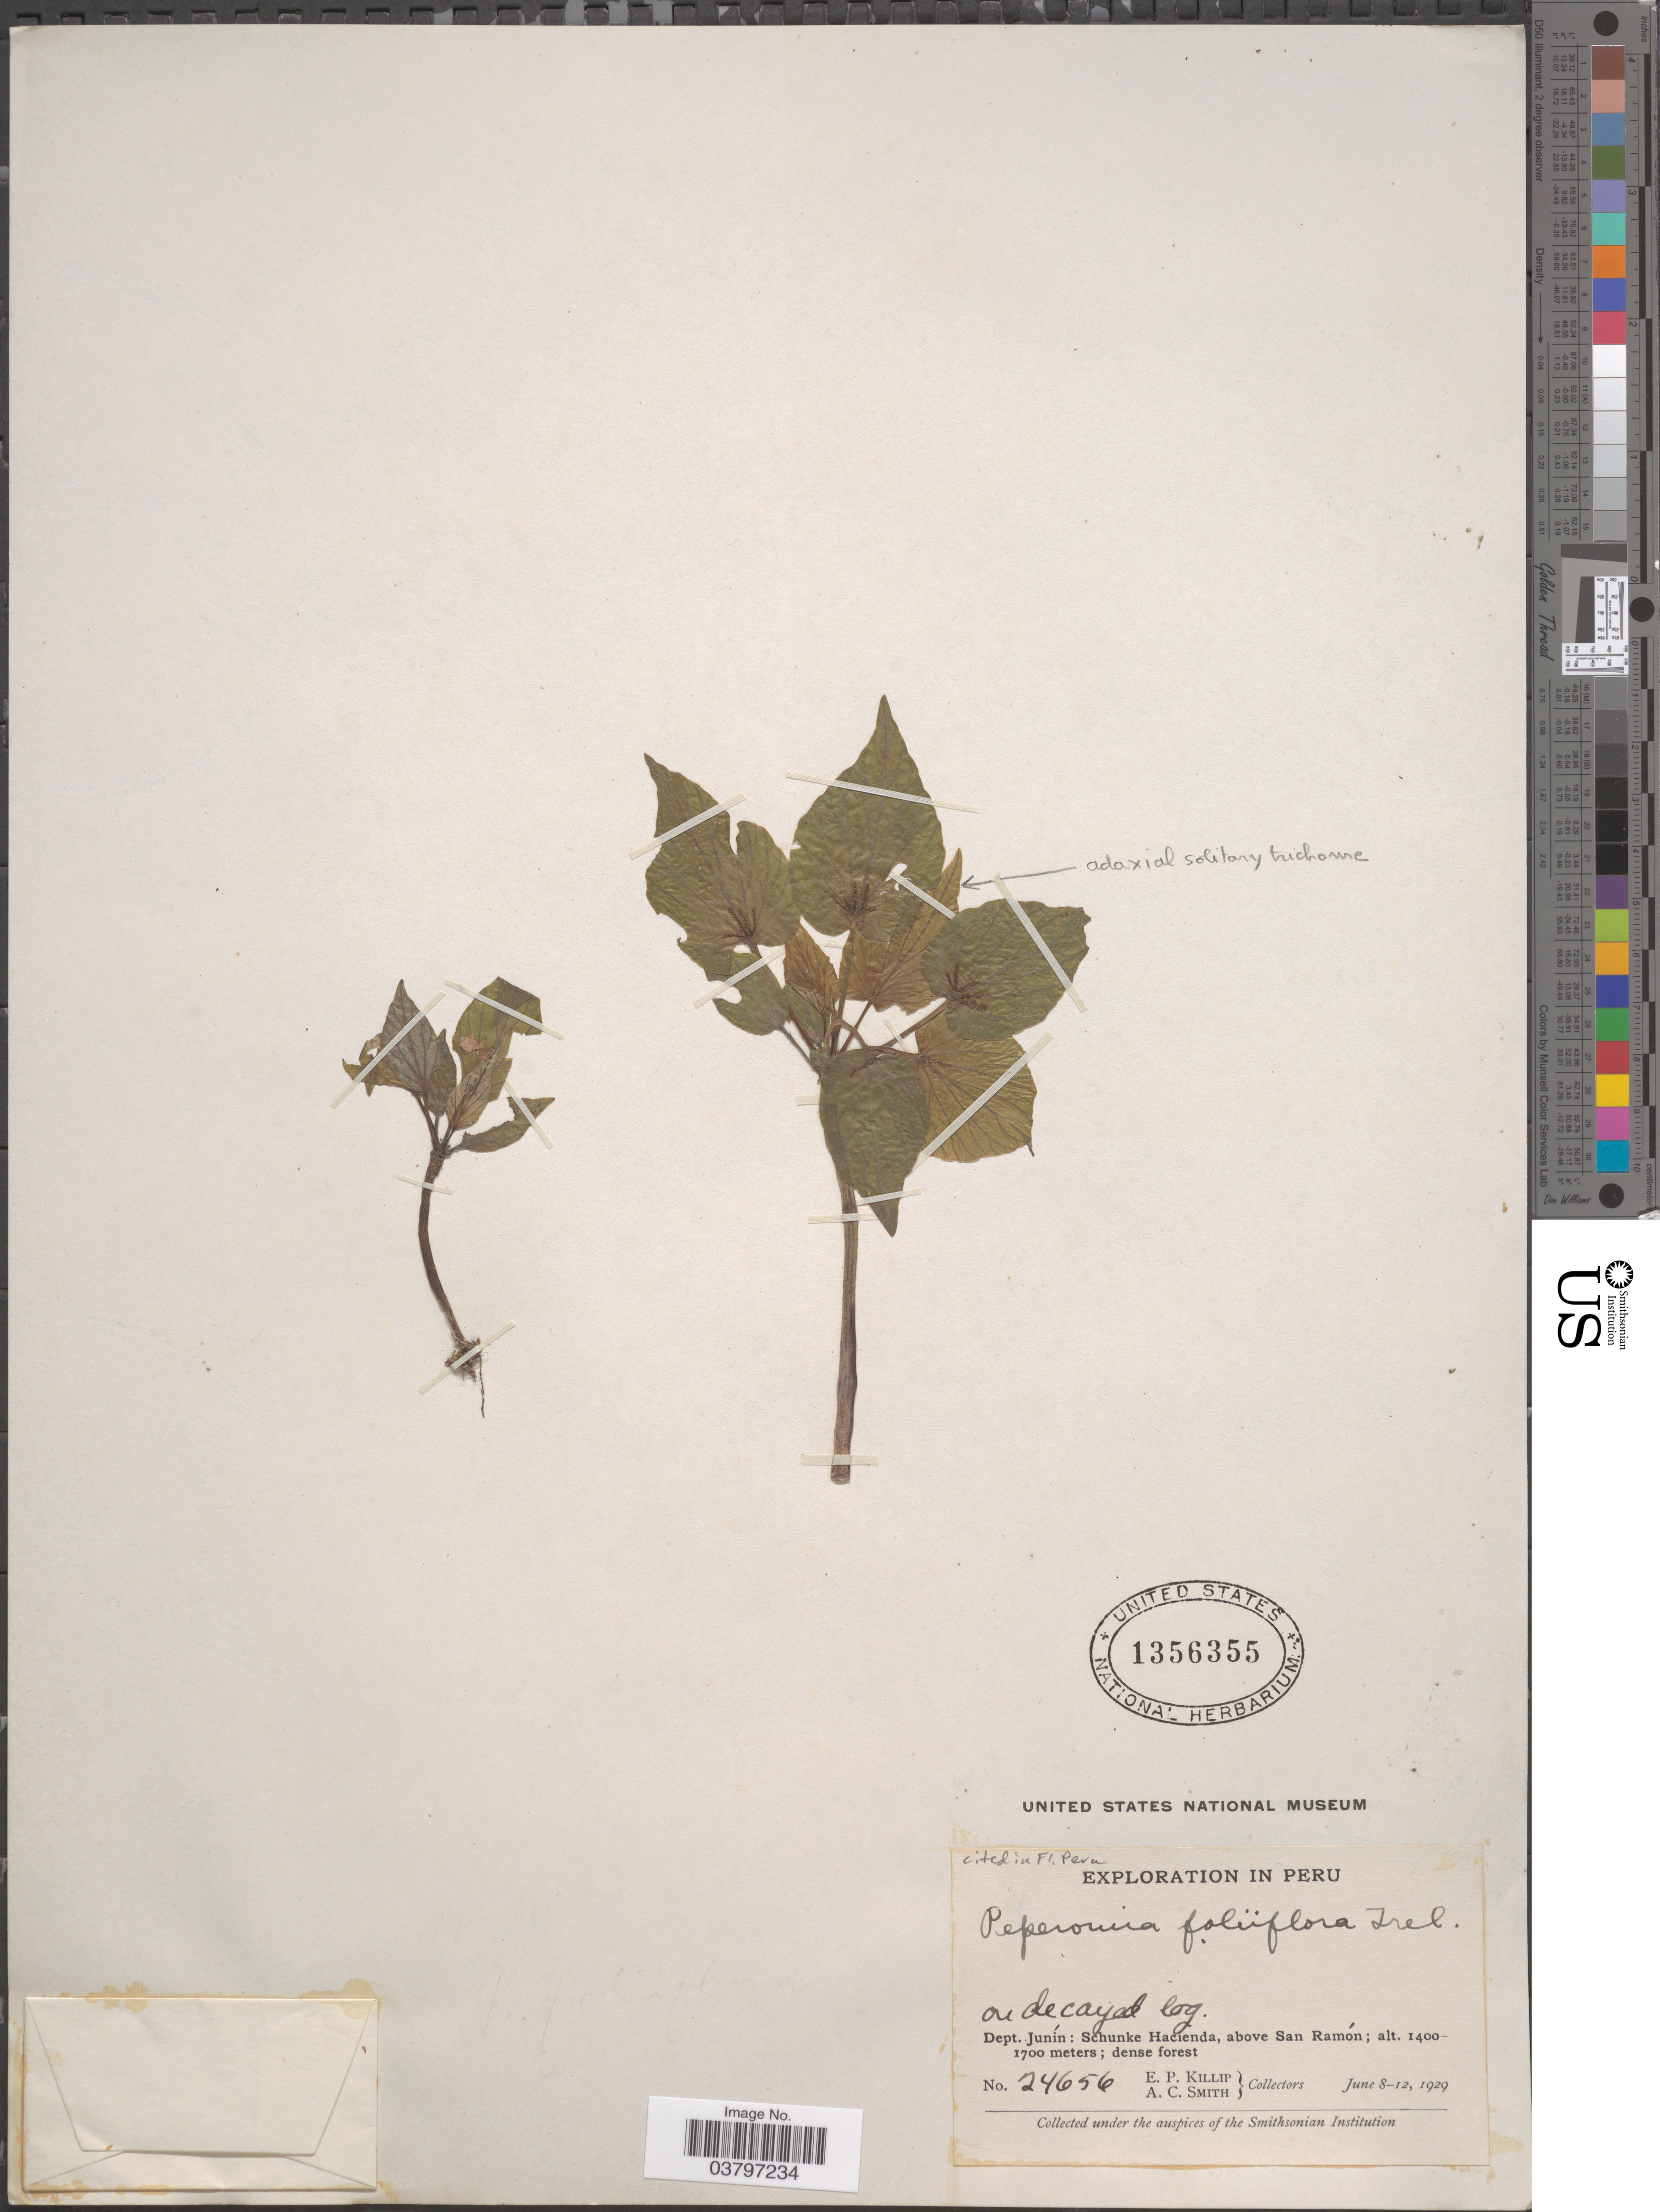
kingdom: Plantae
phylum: Tracheophyta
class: Magnoliopsida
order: Piperales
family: Piperaceae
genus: Peperomia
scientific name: Peperomia foliiflora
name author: Ruiz & Pav.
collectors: E. P. Killip & A. C. Smith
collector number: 24656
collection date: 1929-06-08/1929-06-12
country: Peru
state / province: Junín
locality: Dept. Junín: Schunke Hacienda, above San Ramón.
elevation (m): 1400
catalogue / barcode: US 1356355